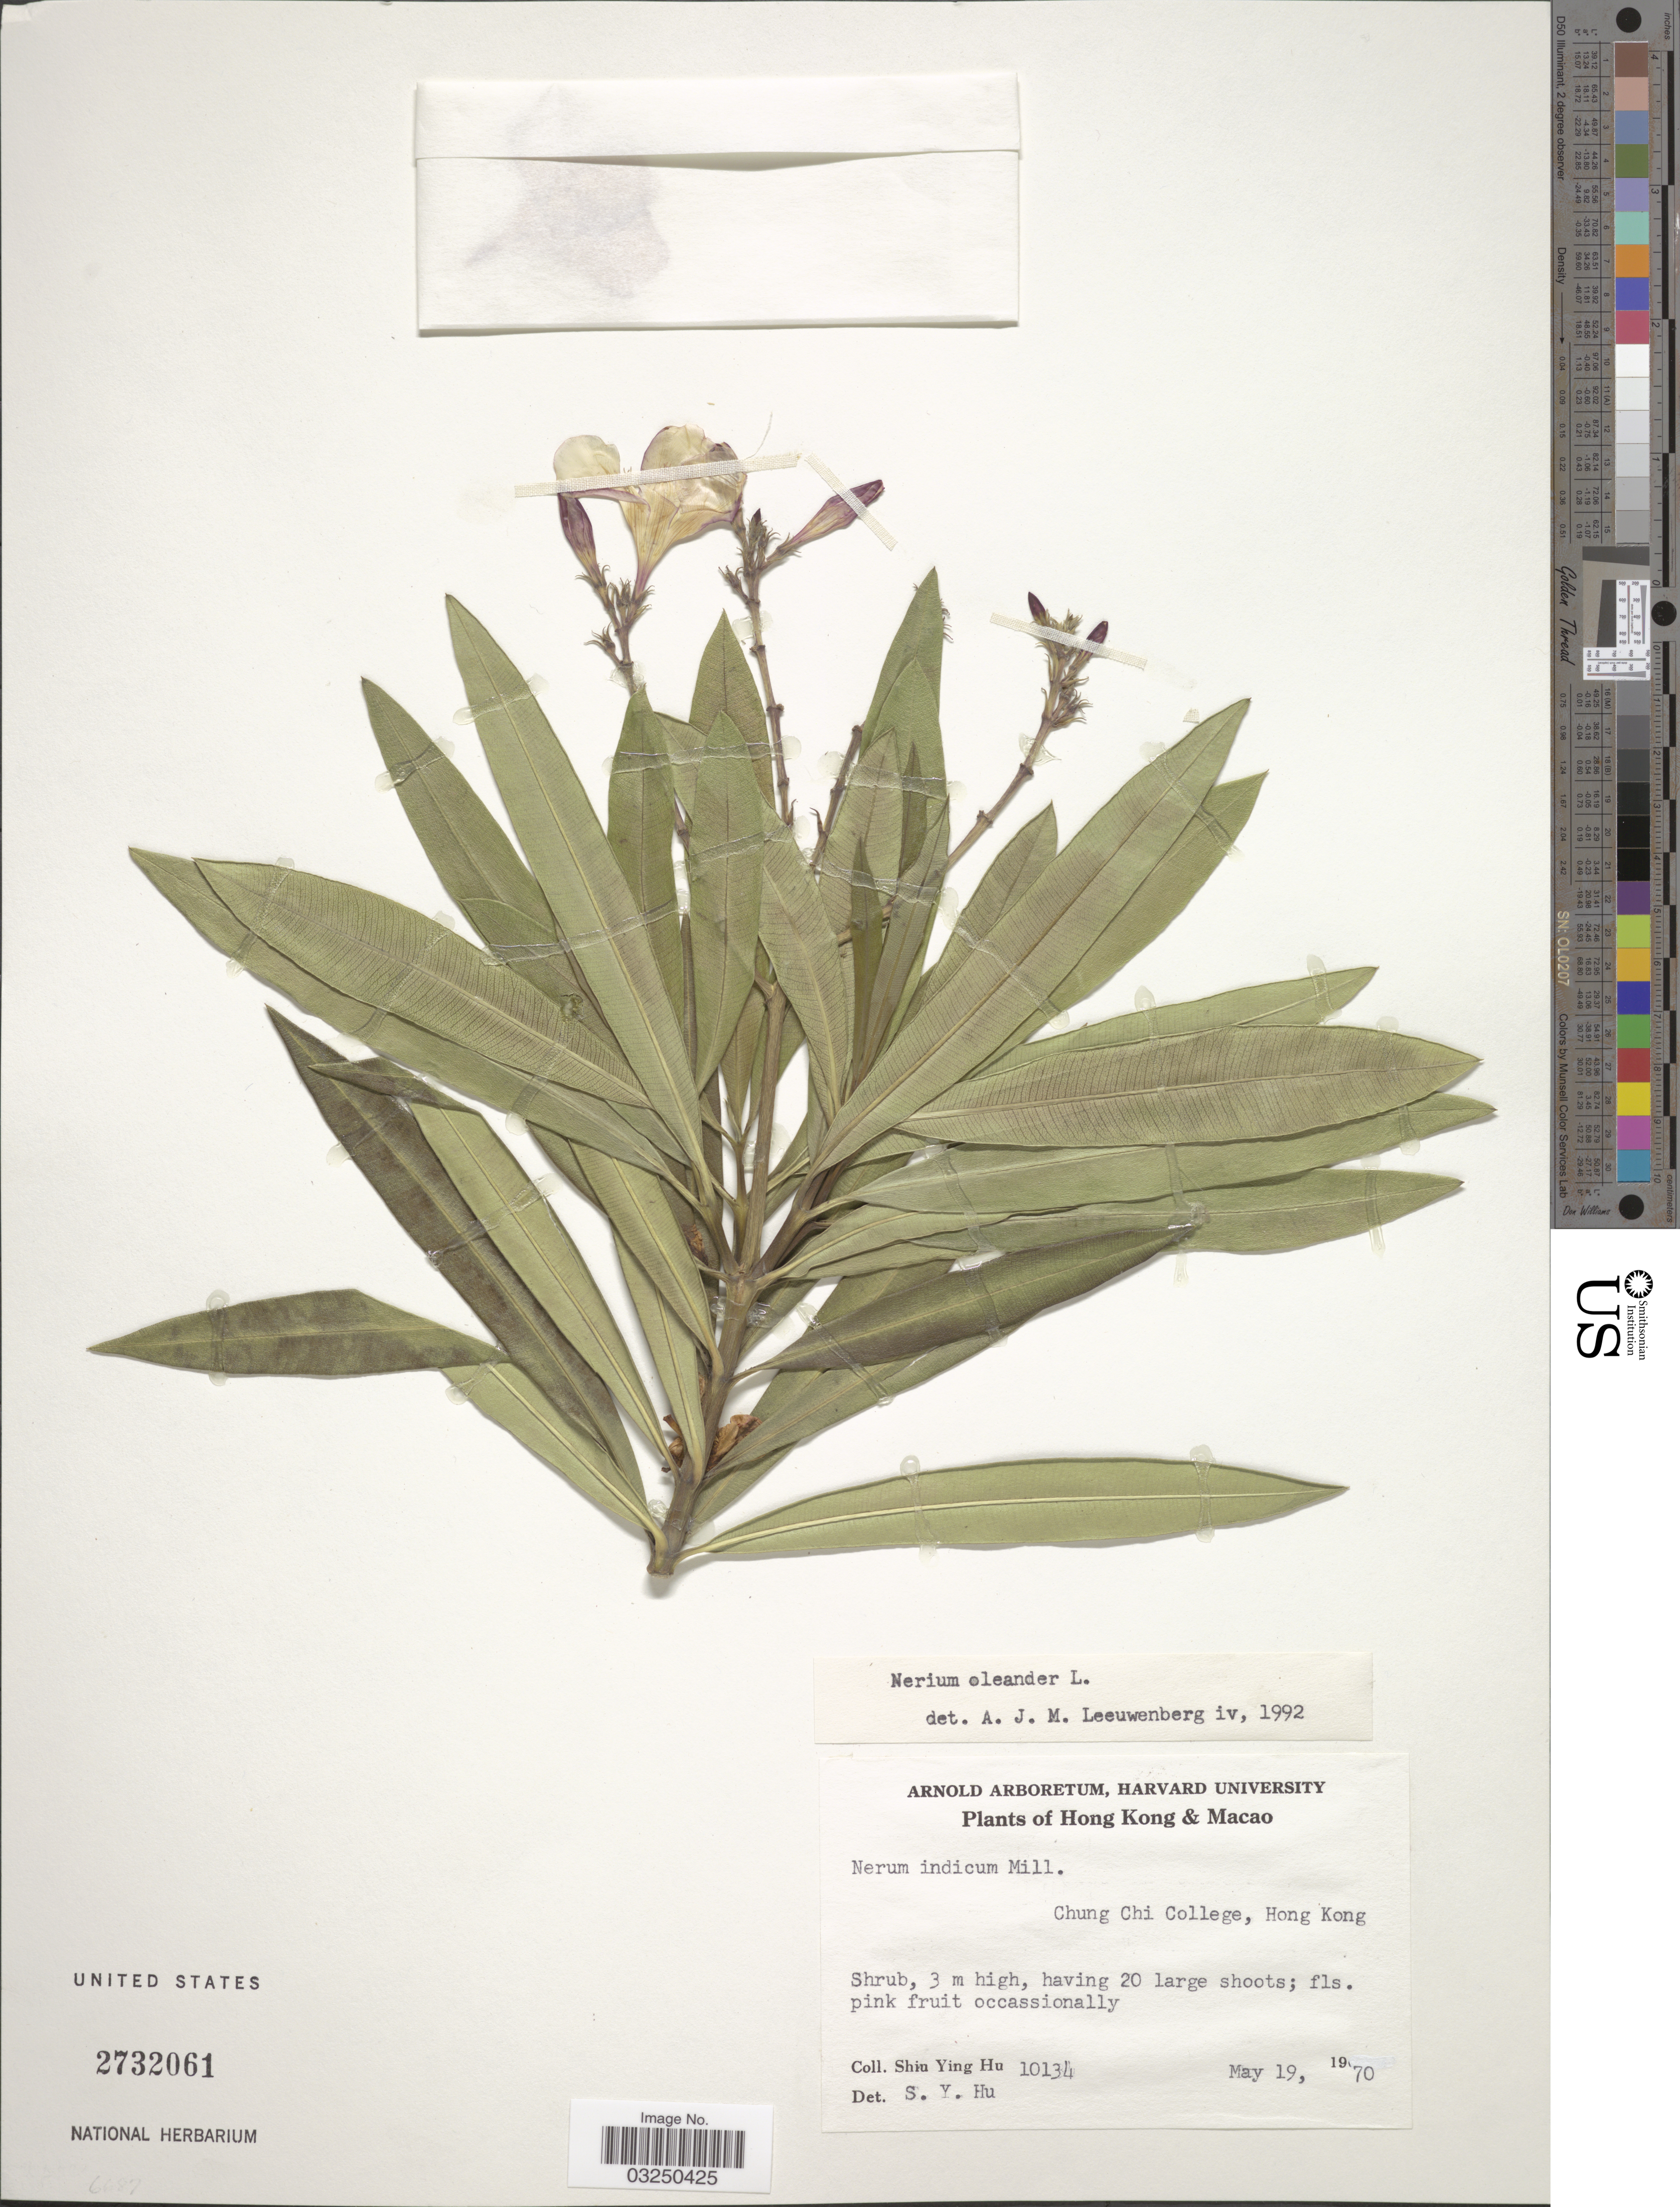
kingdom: Plantae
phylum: Tracheophyta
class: Magnoliopsida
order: Gentianales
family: Apocynaceae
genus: Nerium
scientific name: Nerium oleander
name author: L.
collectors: S. Y. Hu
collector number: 10134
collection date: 1970-05-19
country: China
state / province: Hong Kong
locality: Macao. Chung Chi College.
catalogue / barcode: US 2732061